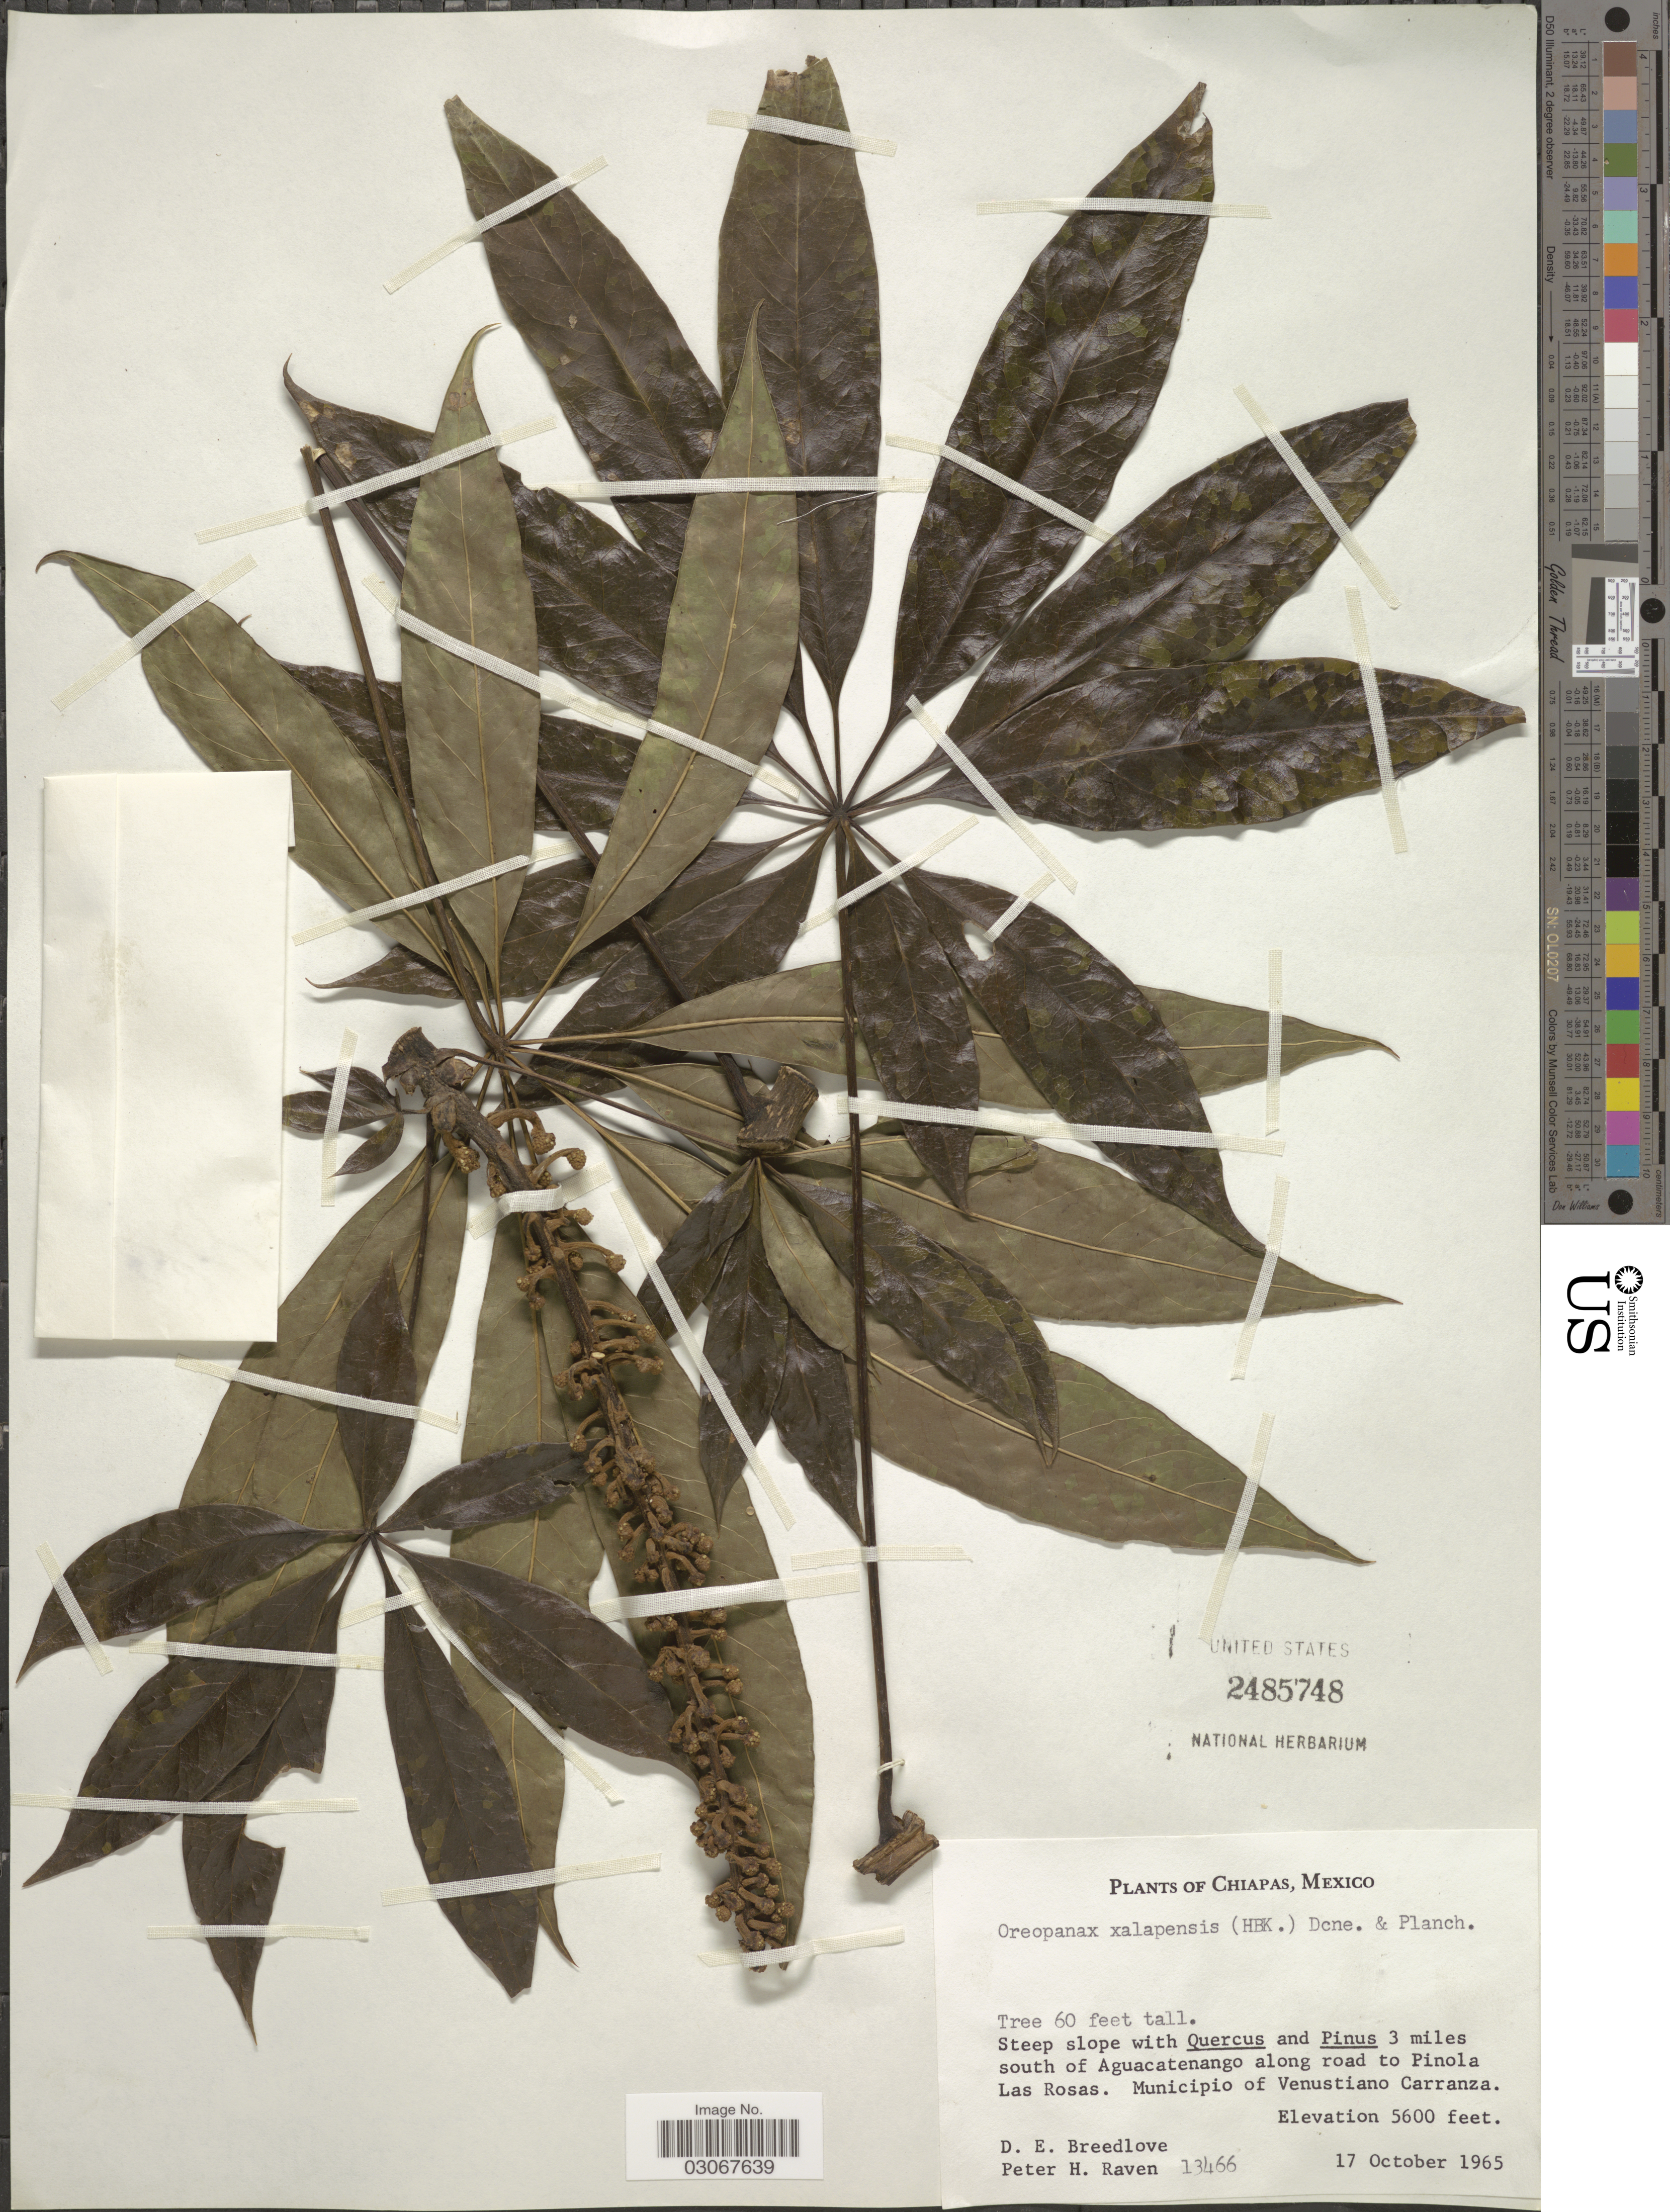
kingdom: Plantae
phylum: Tracheophyta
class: Magnoliopsida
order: Apiales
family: Araliaceae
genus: Oreopanax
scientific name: Oreopanax xalapensis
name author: (Kunth) Decne. & Planch.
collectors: D. E. Breedlove & P. Raven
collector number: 13466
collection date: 1965-10-17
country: Mexico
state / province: Chiapas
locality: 3 miles south of Aguacatenango along road to Pinola Las Rosas. Municipio of Venustiano Carranza.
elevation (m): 1707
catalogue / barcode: US 2485748